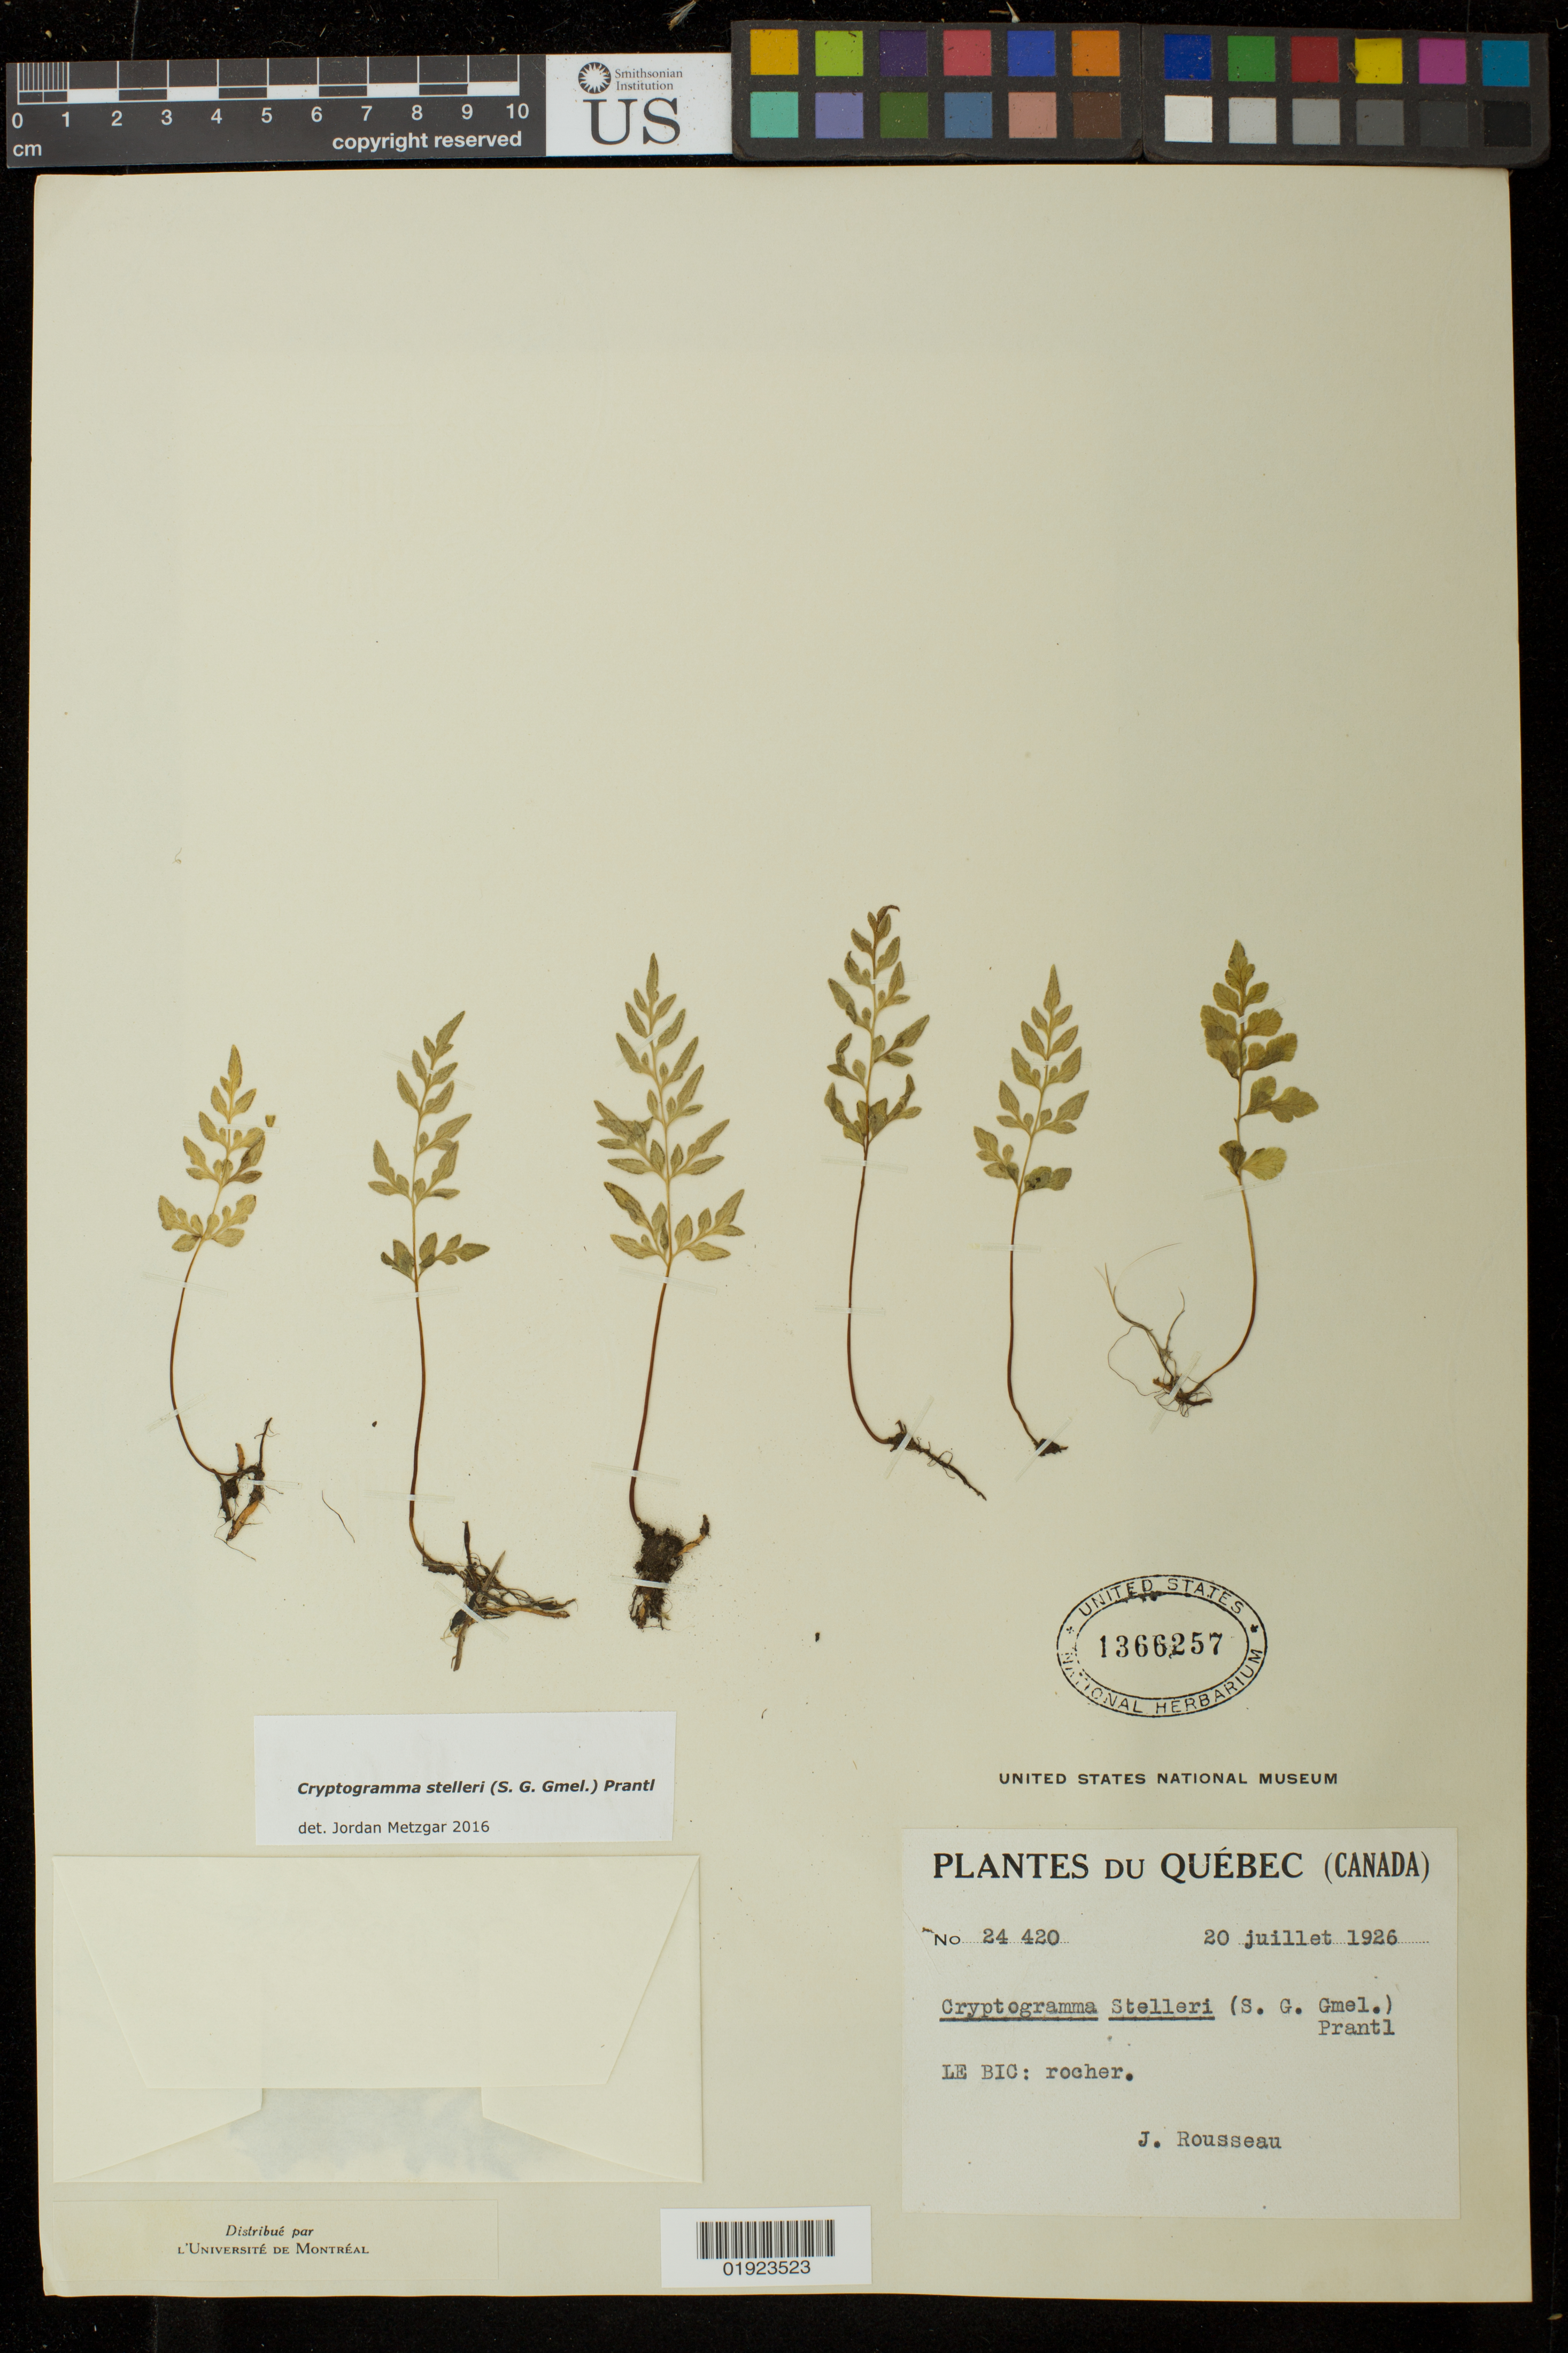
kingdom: Plantae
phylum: Tracheophyta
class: Polypodiopsida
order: Polypodiales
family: Pteridaceae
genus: Cryptogramma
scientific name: Cryptogramma stelleri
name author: (S.G. Gmel.) Prantl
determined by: Metzgar, Jordan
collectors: J. Rousseau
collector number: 24 420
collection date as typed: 20 juillet 1926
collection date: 1926-07-20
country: Canada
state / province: Quebec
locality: Le Bic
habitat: roucher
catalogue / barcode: US 1366257